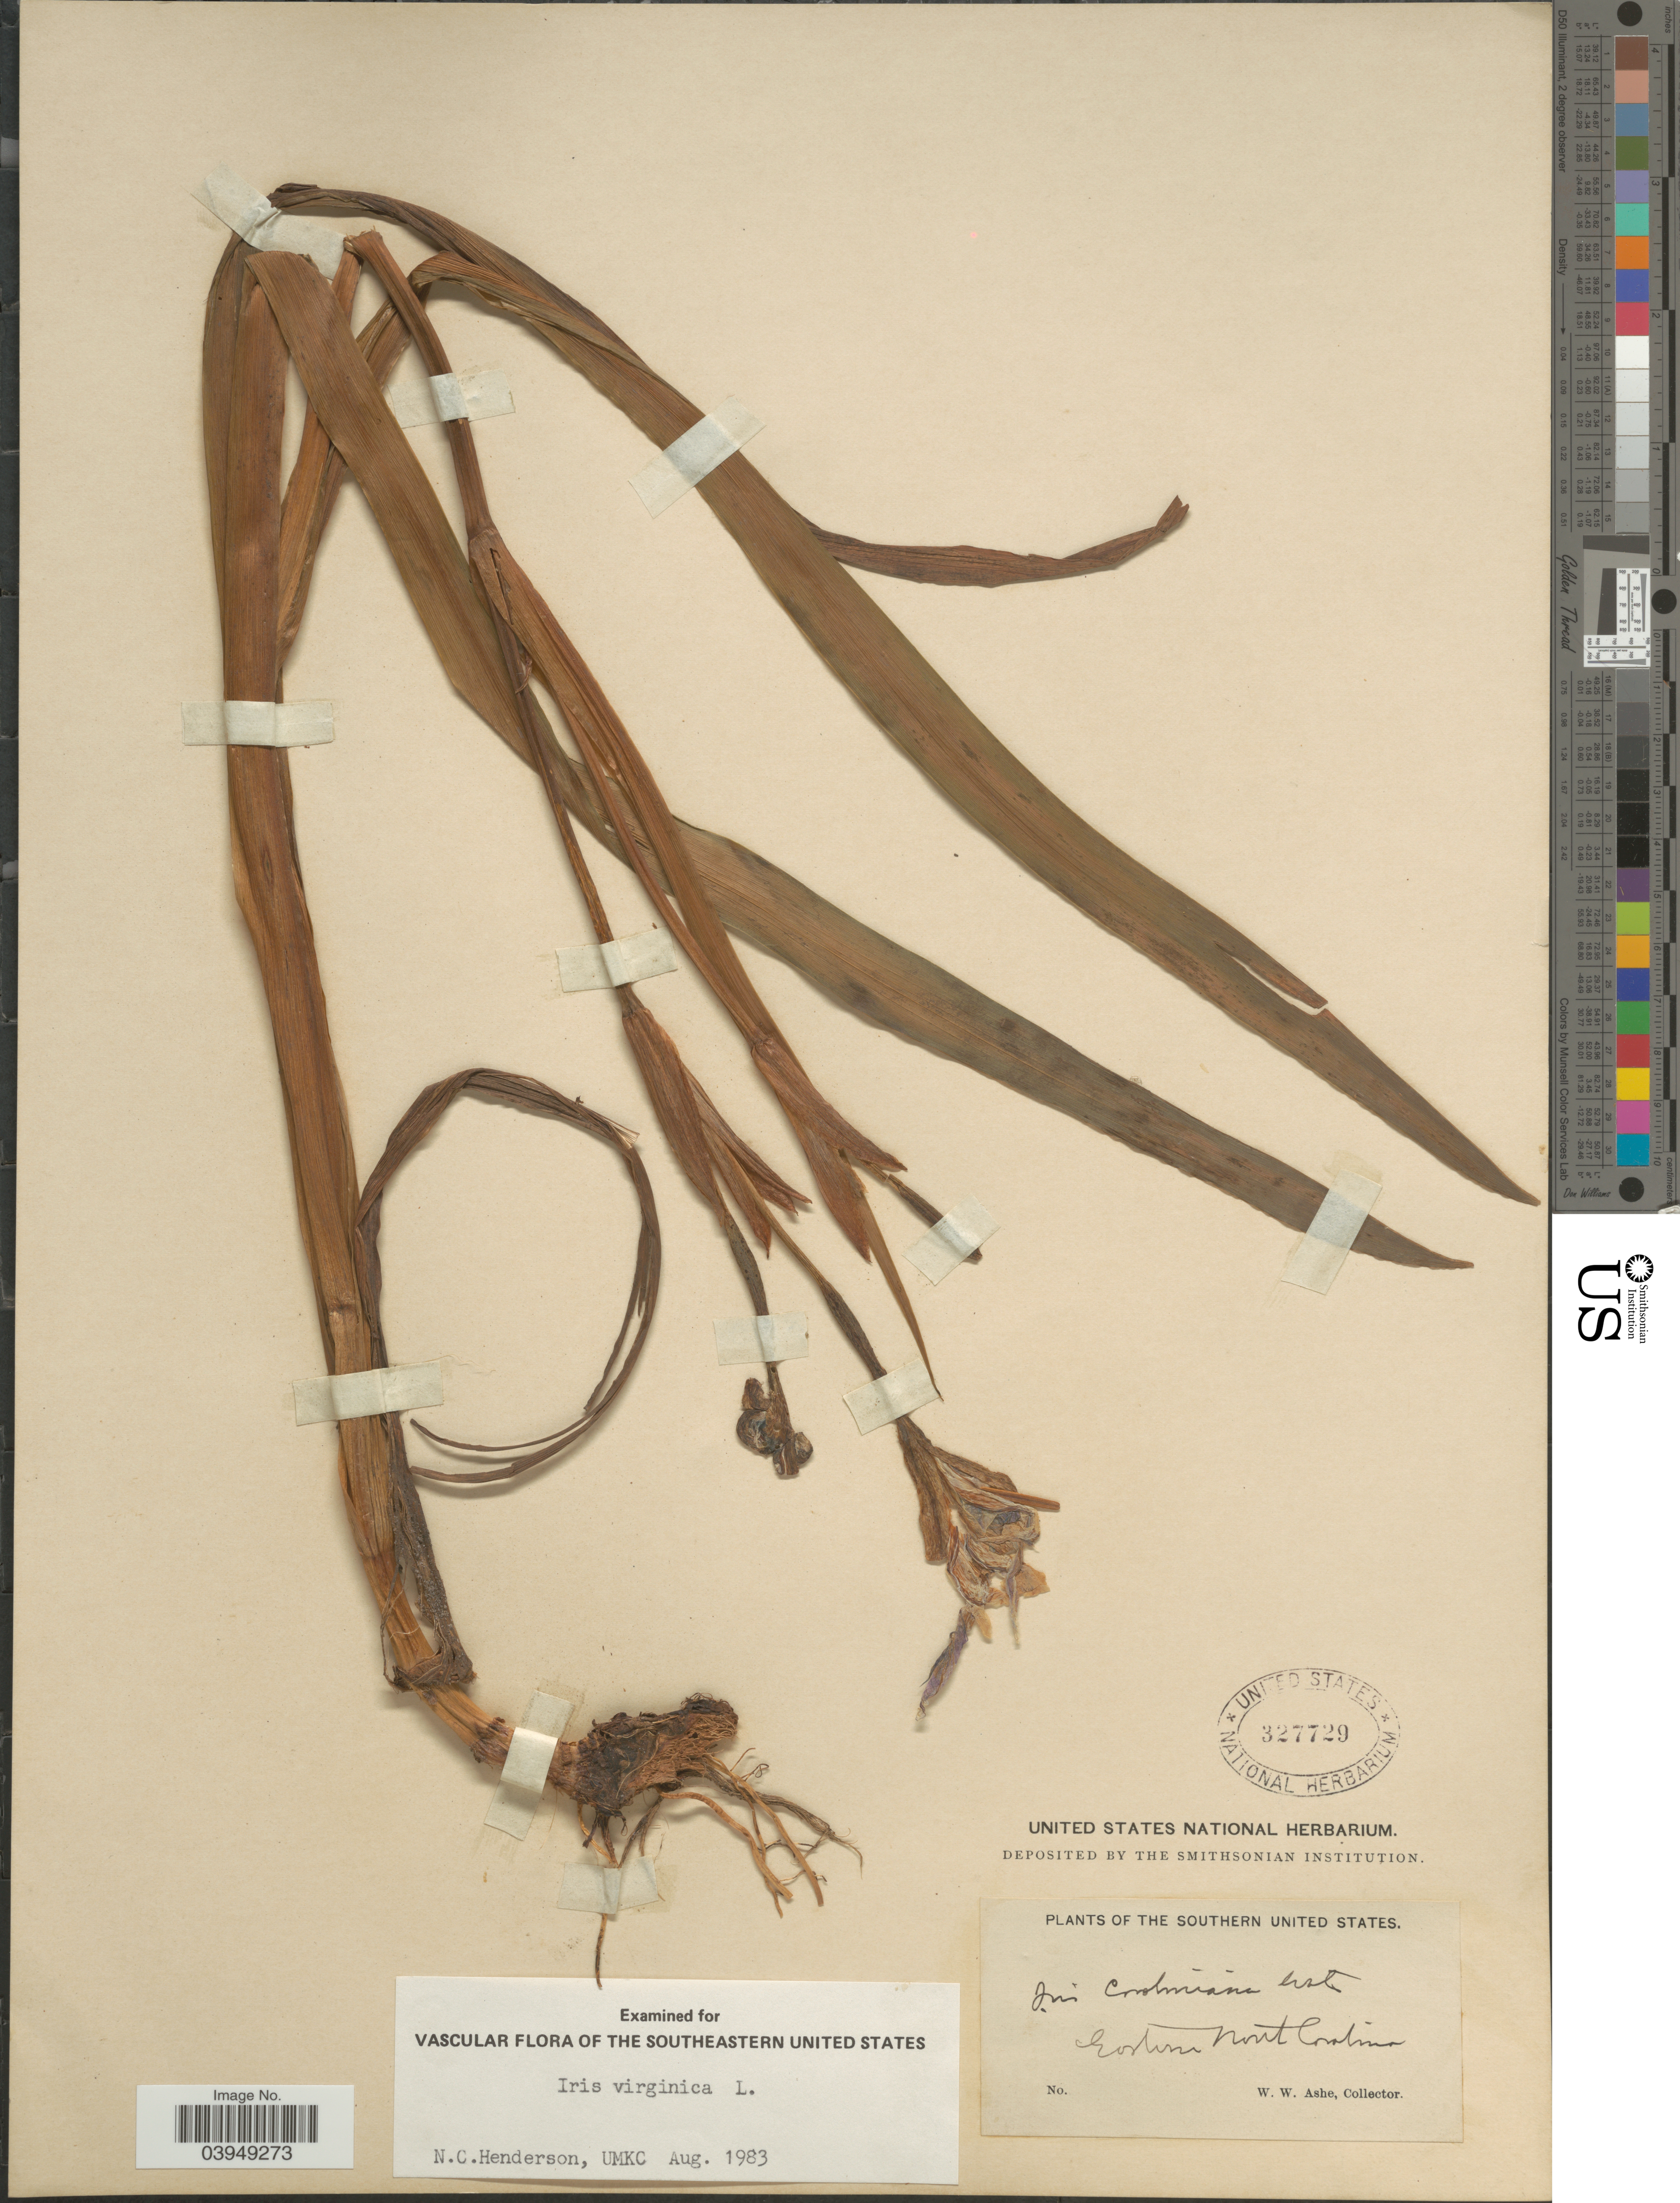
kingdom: Plantae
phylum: Tracheophyta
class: Liliopsida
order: Asparagales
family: Iridaceae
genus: Iris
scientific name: Iris virginica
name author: L.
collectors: W. W. Ashe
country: United States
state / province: North Carolina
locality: The Southern United States. Eastern North Carolina.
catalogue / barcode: US 327729